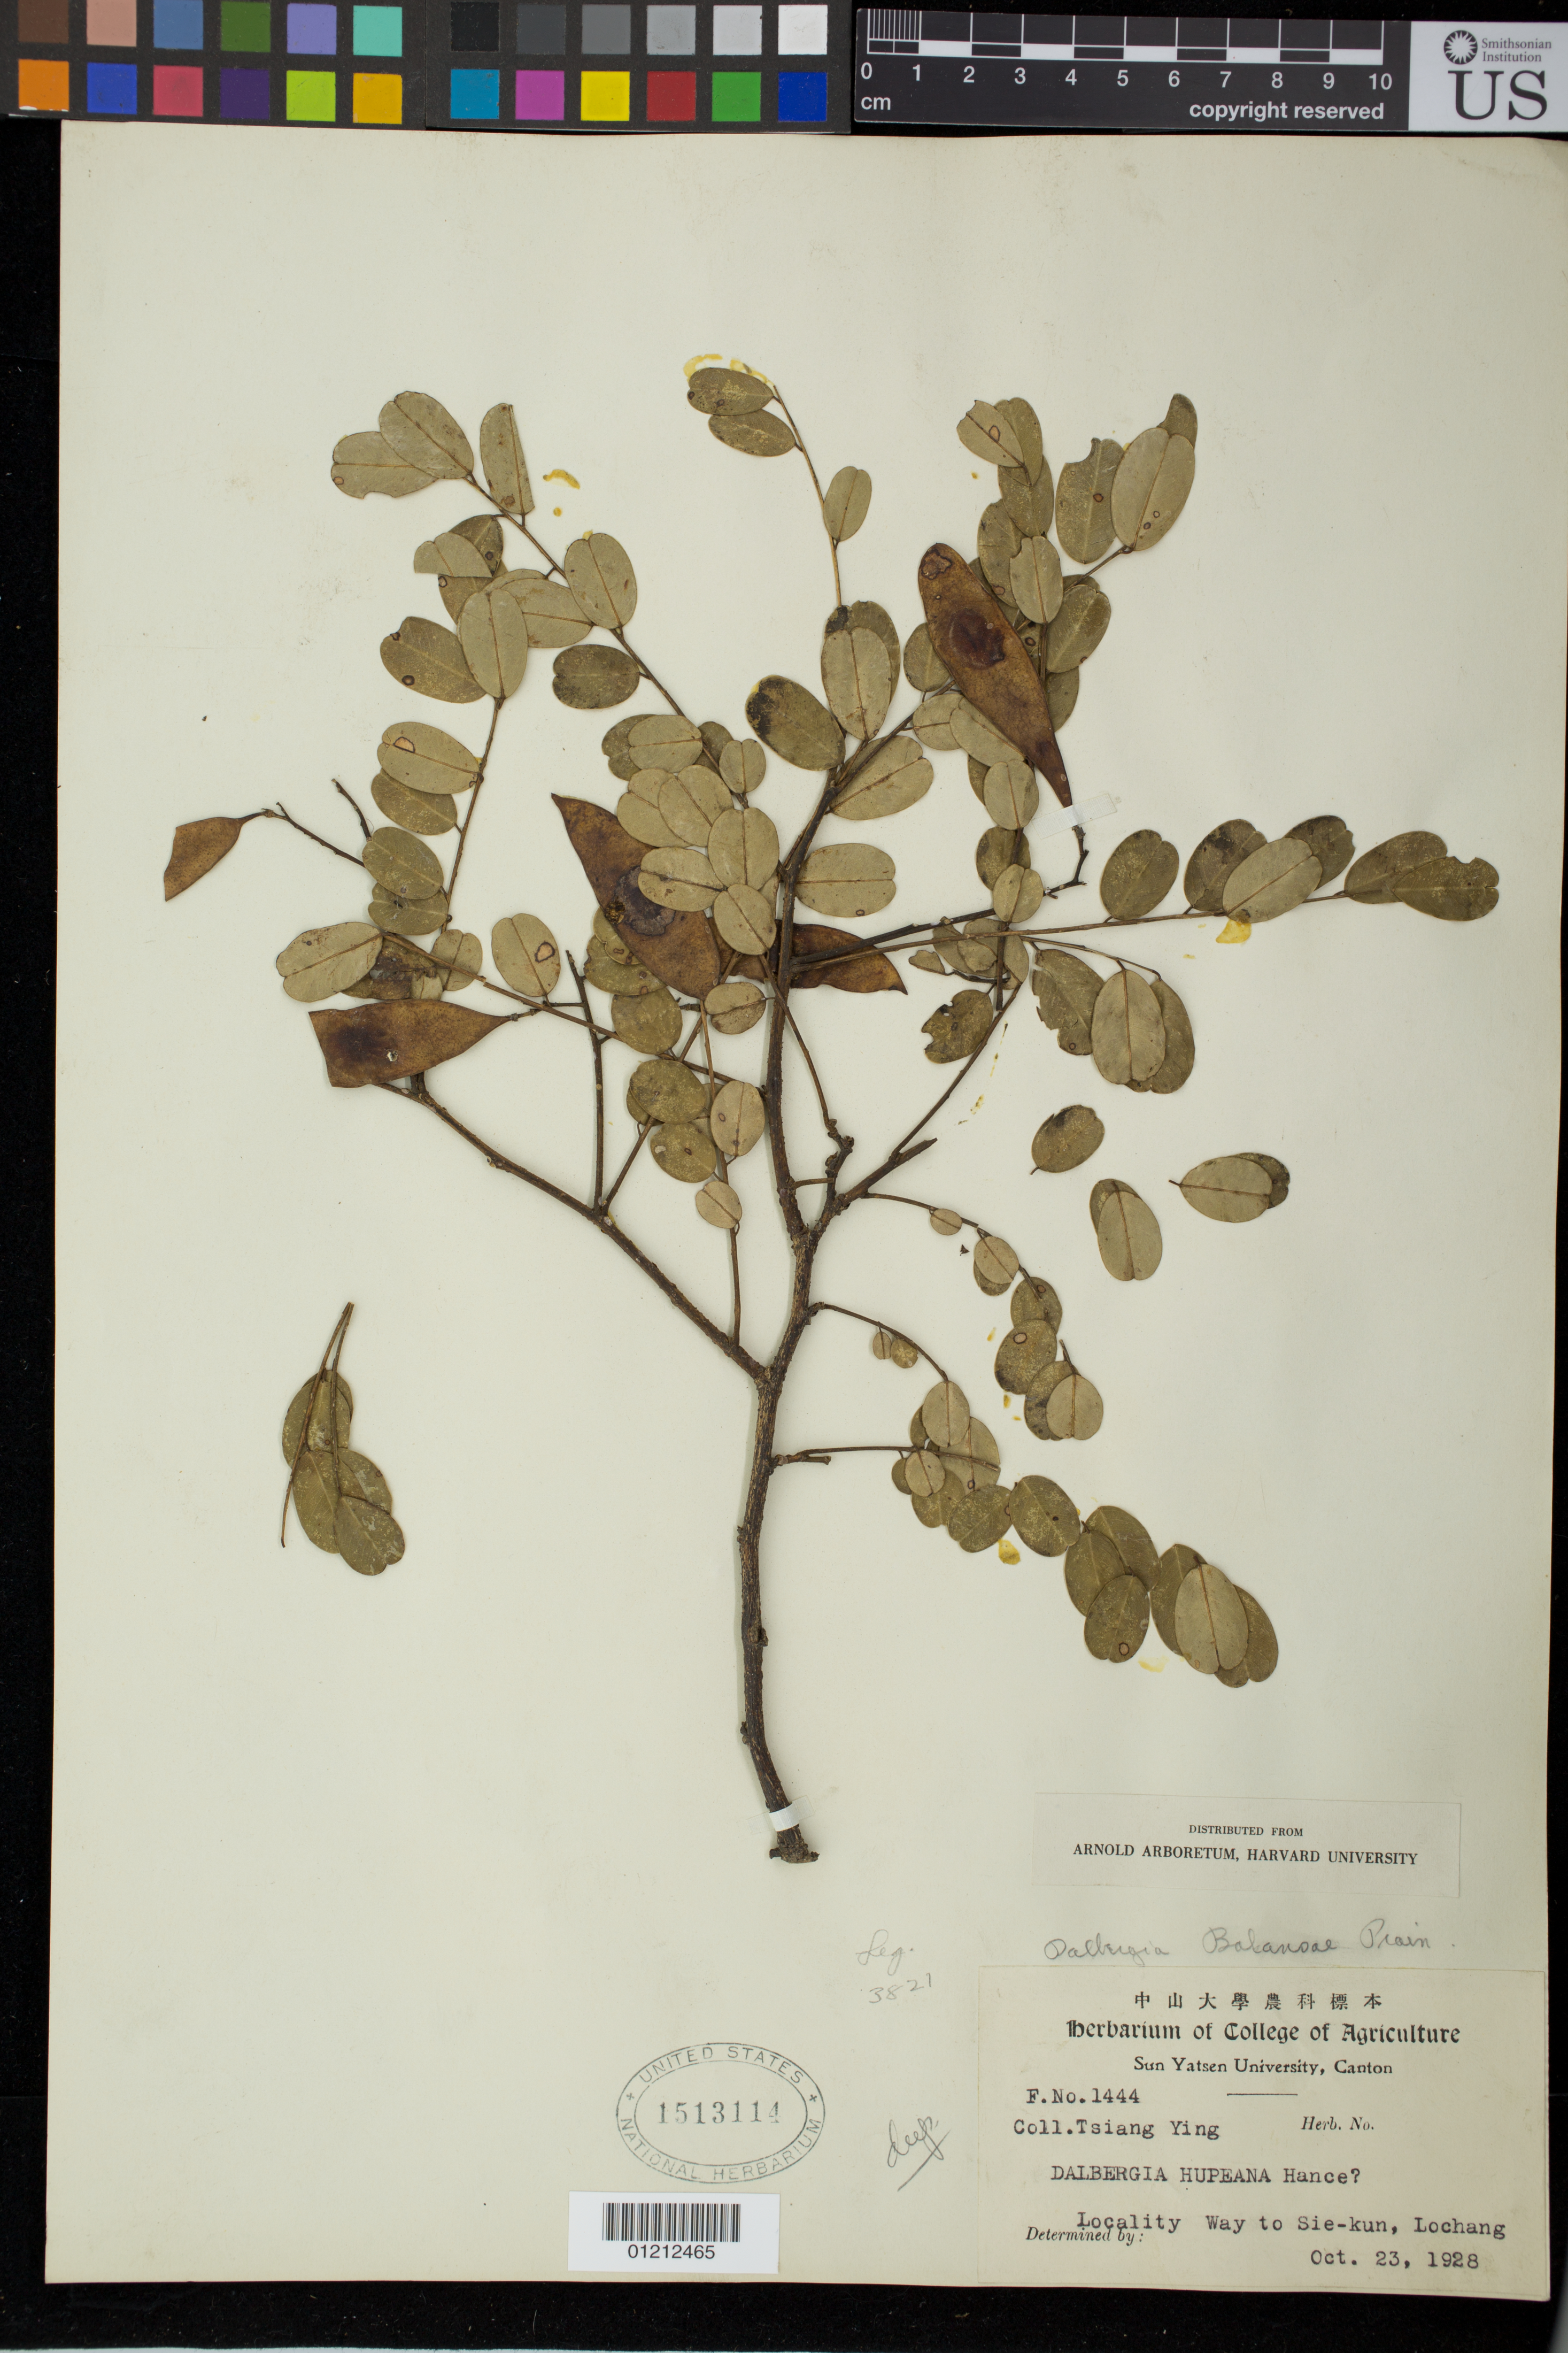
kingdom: Plantae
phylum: Tracheophyta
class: Magnoliopsida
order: Fabales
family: Fabaceae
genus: Dalbergia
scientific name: Dalbergia balansae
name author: Prain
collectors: T. Ying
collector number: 1444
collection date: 1928-10-23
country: China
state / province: Hebei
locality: Way to Sie-kun, Lochang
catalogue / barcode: US 1513114